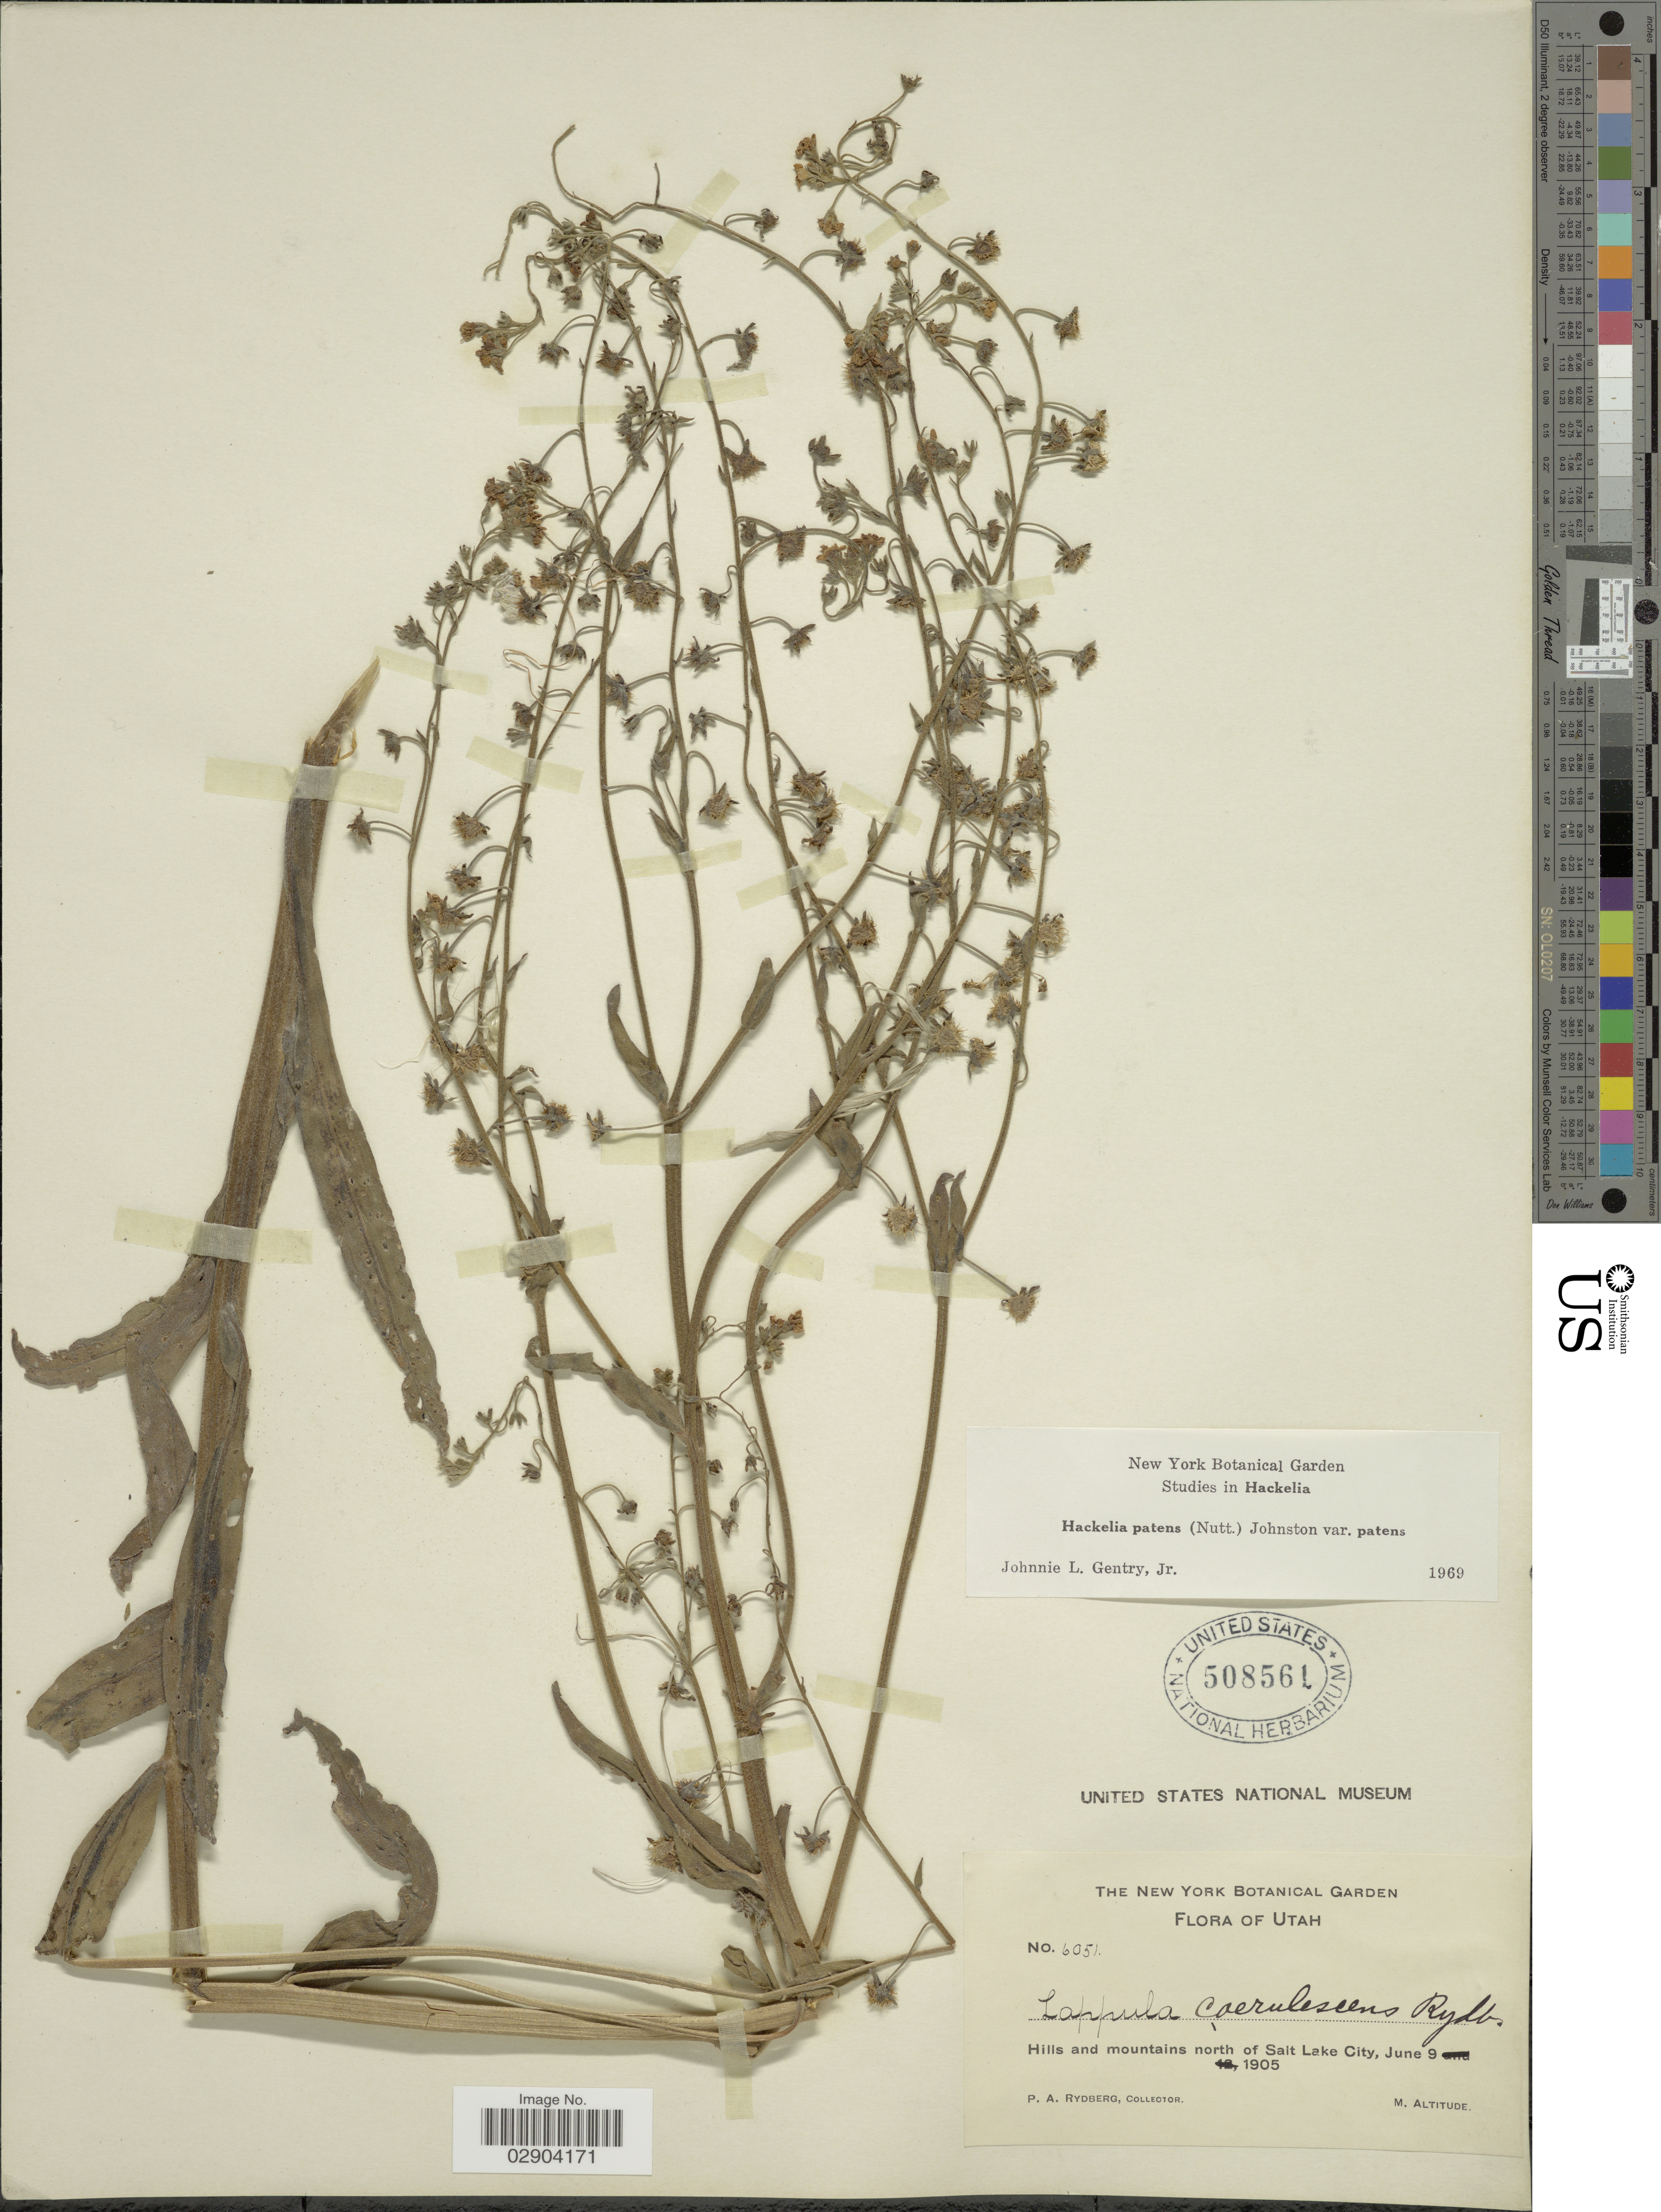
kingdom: Plantae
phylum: Tracheophyta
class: Magnoliopsida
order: Boraginales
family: Boraginaceae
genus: Hackelia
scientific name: Hackelia patens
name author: I.M. Johnst.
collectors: P. A. Rydberg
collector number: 6051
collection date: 1905-06-09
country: United States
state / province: Utah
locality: Hills and mountains north of Salt Lake City.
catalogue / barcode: US 508561